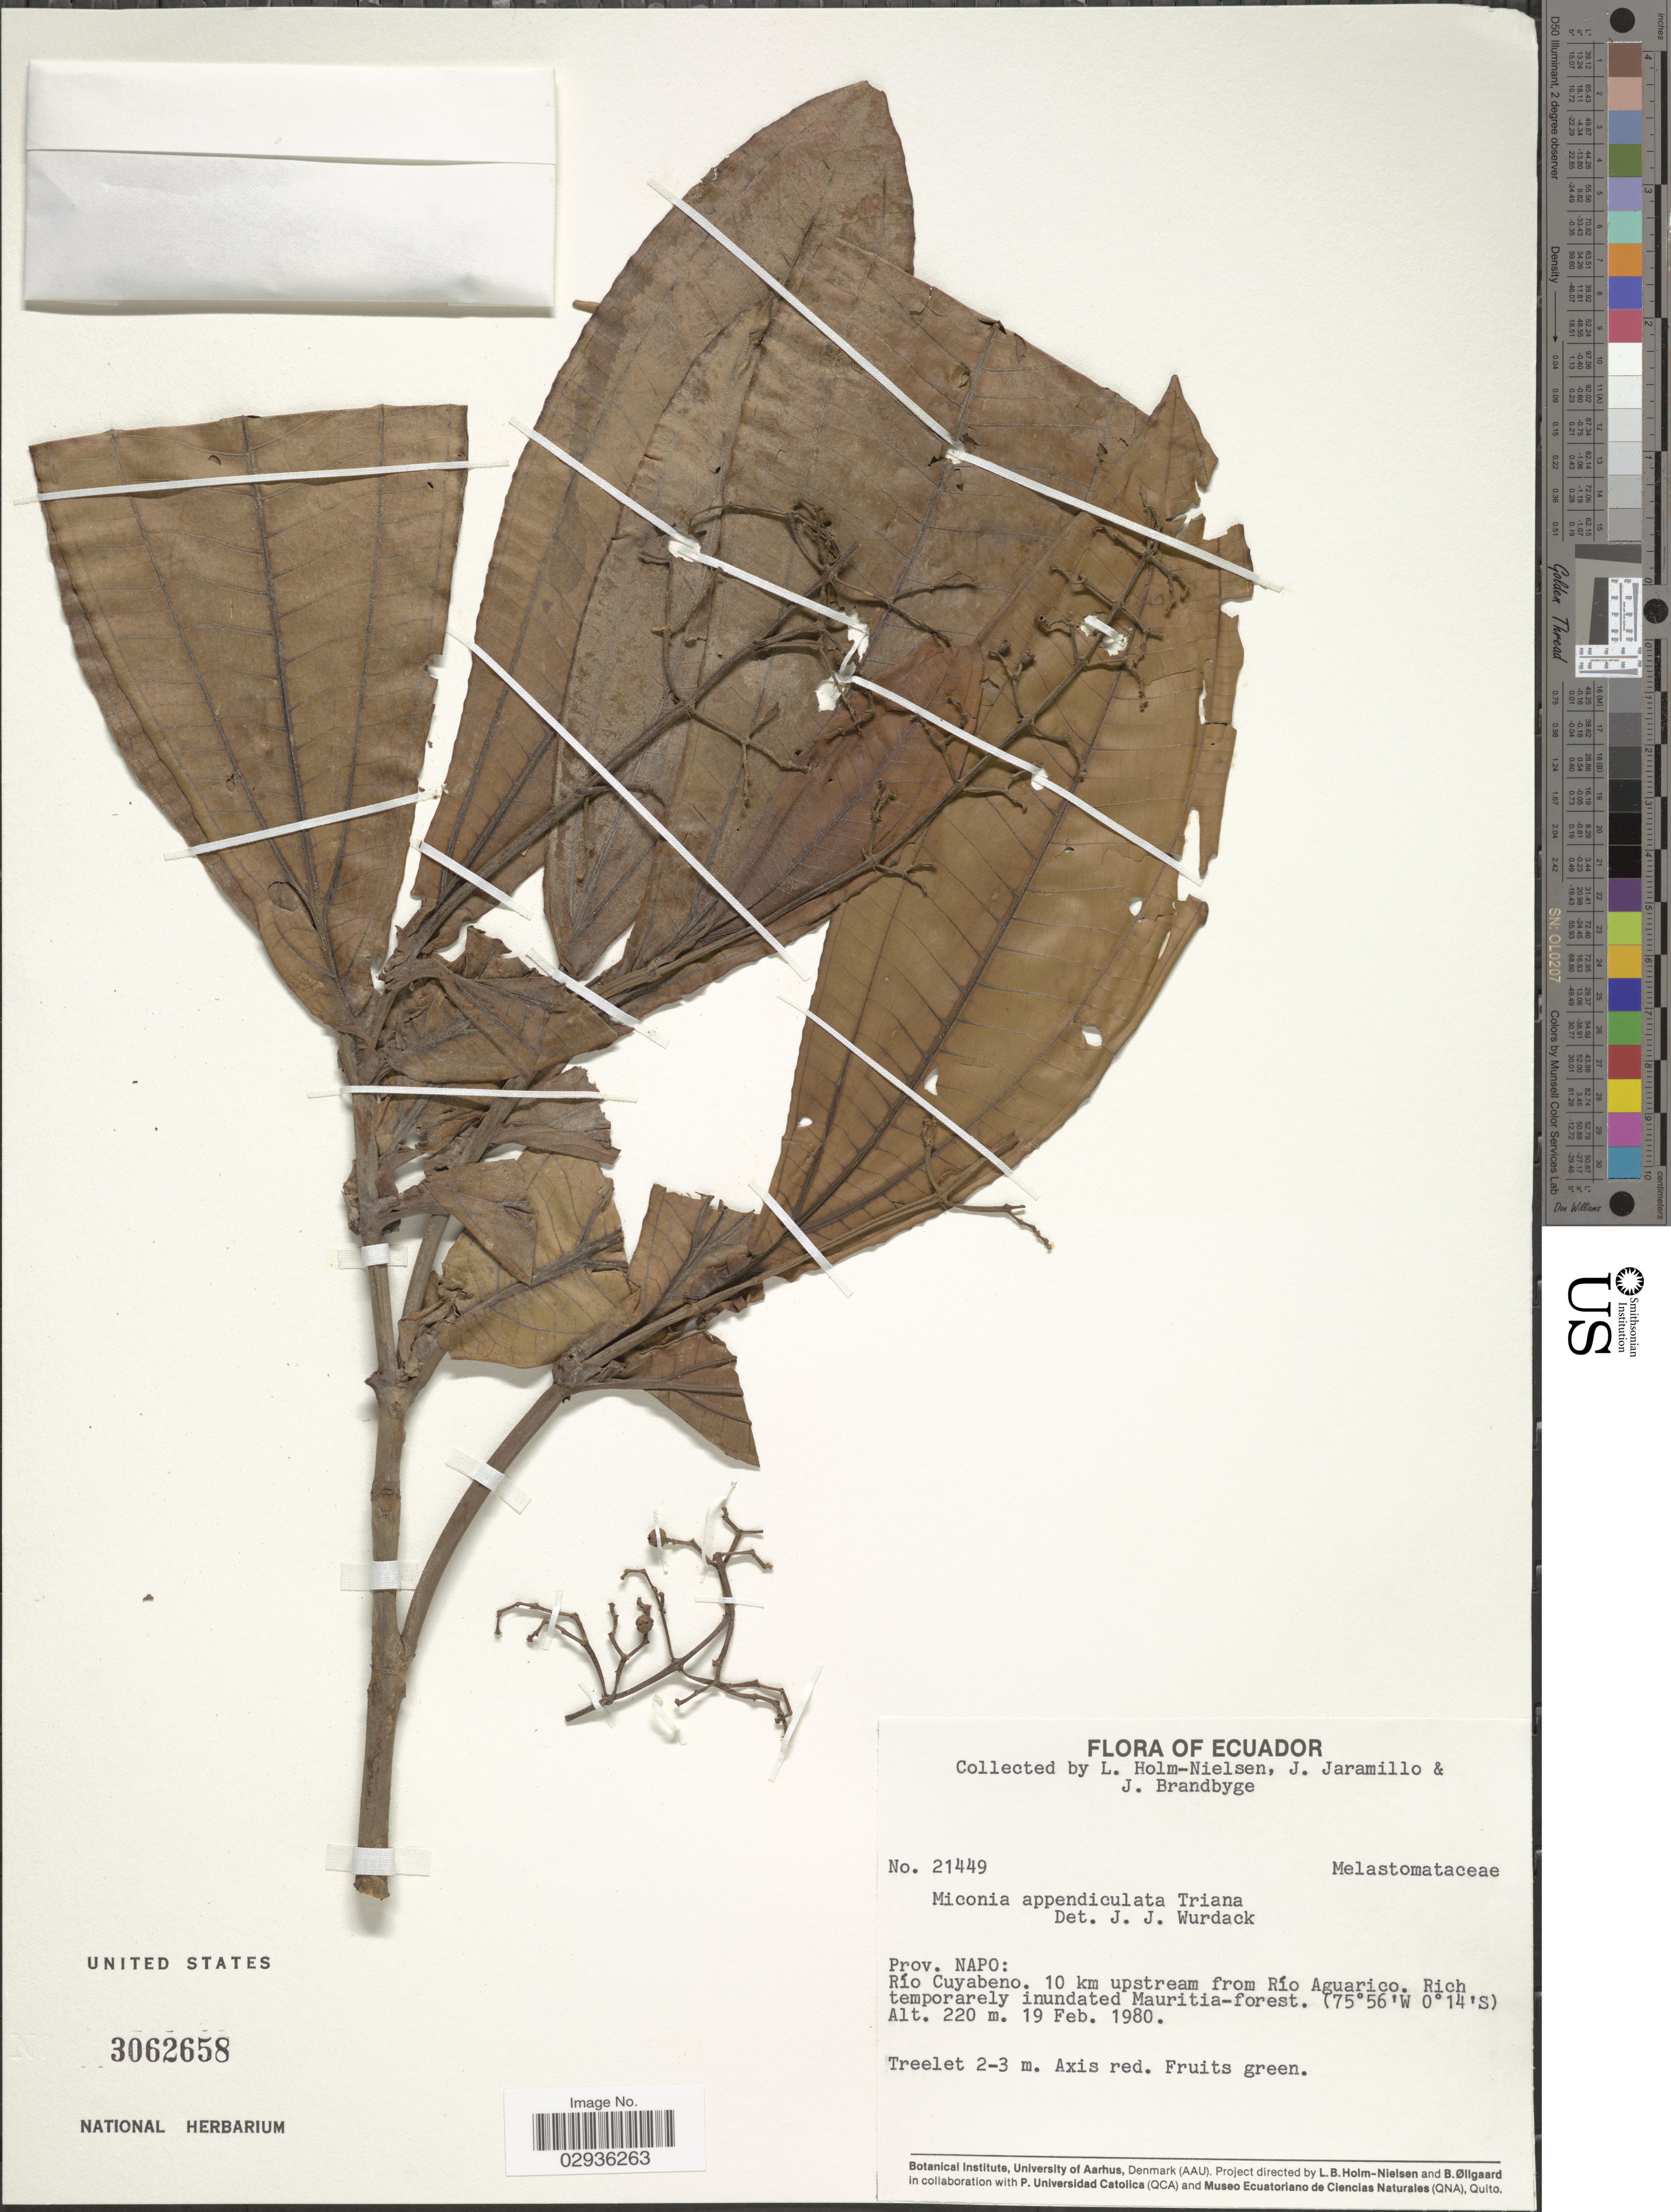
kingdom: Plantae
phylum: Tracheophyta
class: Magnoliopsida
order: Myrtales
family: Melastomataceae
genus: Miconia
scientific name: Miconia appendiculata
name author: Triana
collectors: L. Holm-Nielsen, J. Jaramillo & J. Brandbyge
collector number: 21449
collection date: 1980-02-19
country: Ecuador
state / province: Napo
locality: Río Cuyabeno. 10 km upstream from Río Aguarico. Rich temporarely inundated Mauritia-forest.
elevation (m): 220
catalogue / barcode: US 3062658